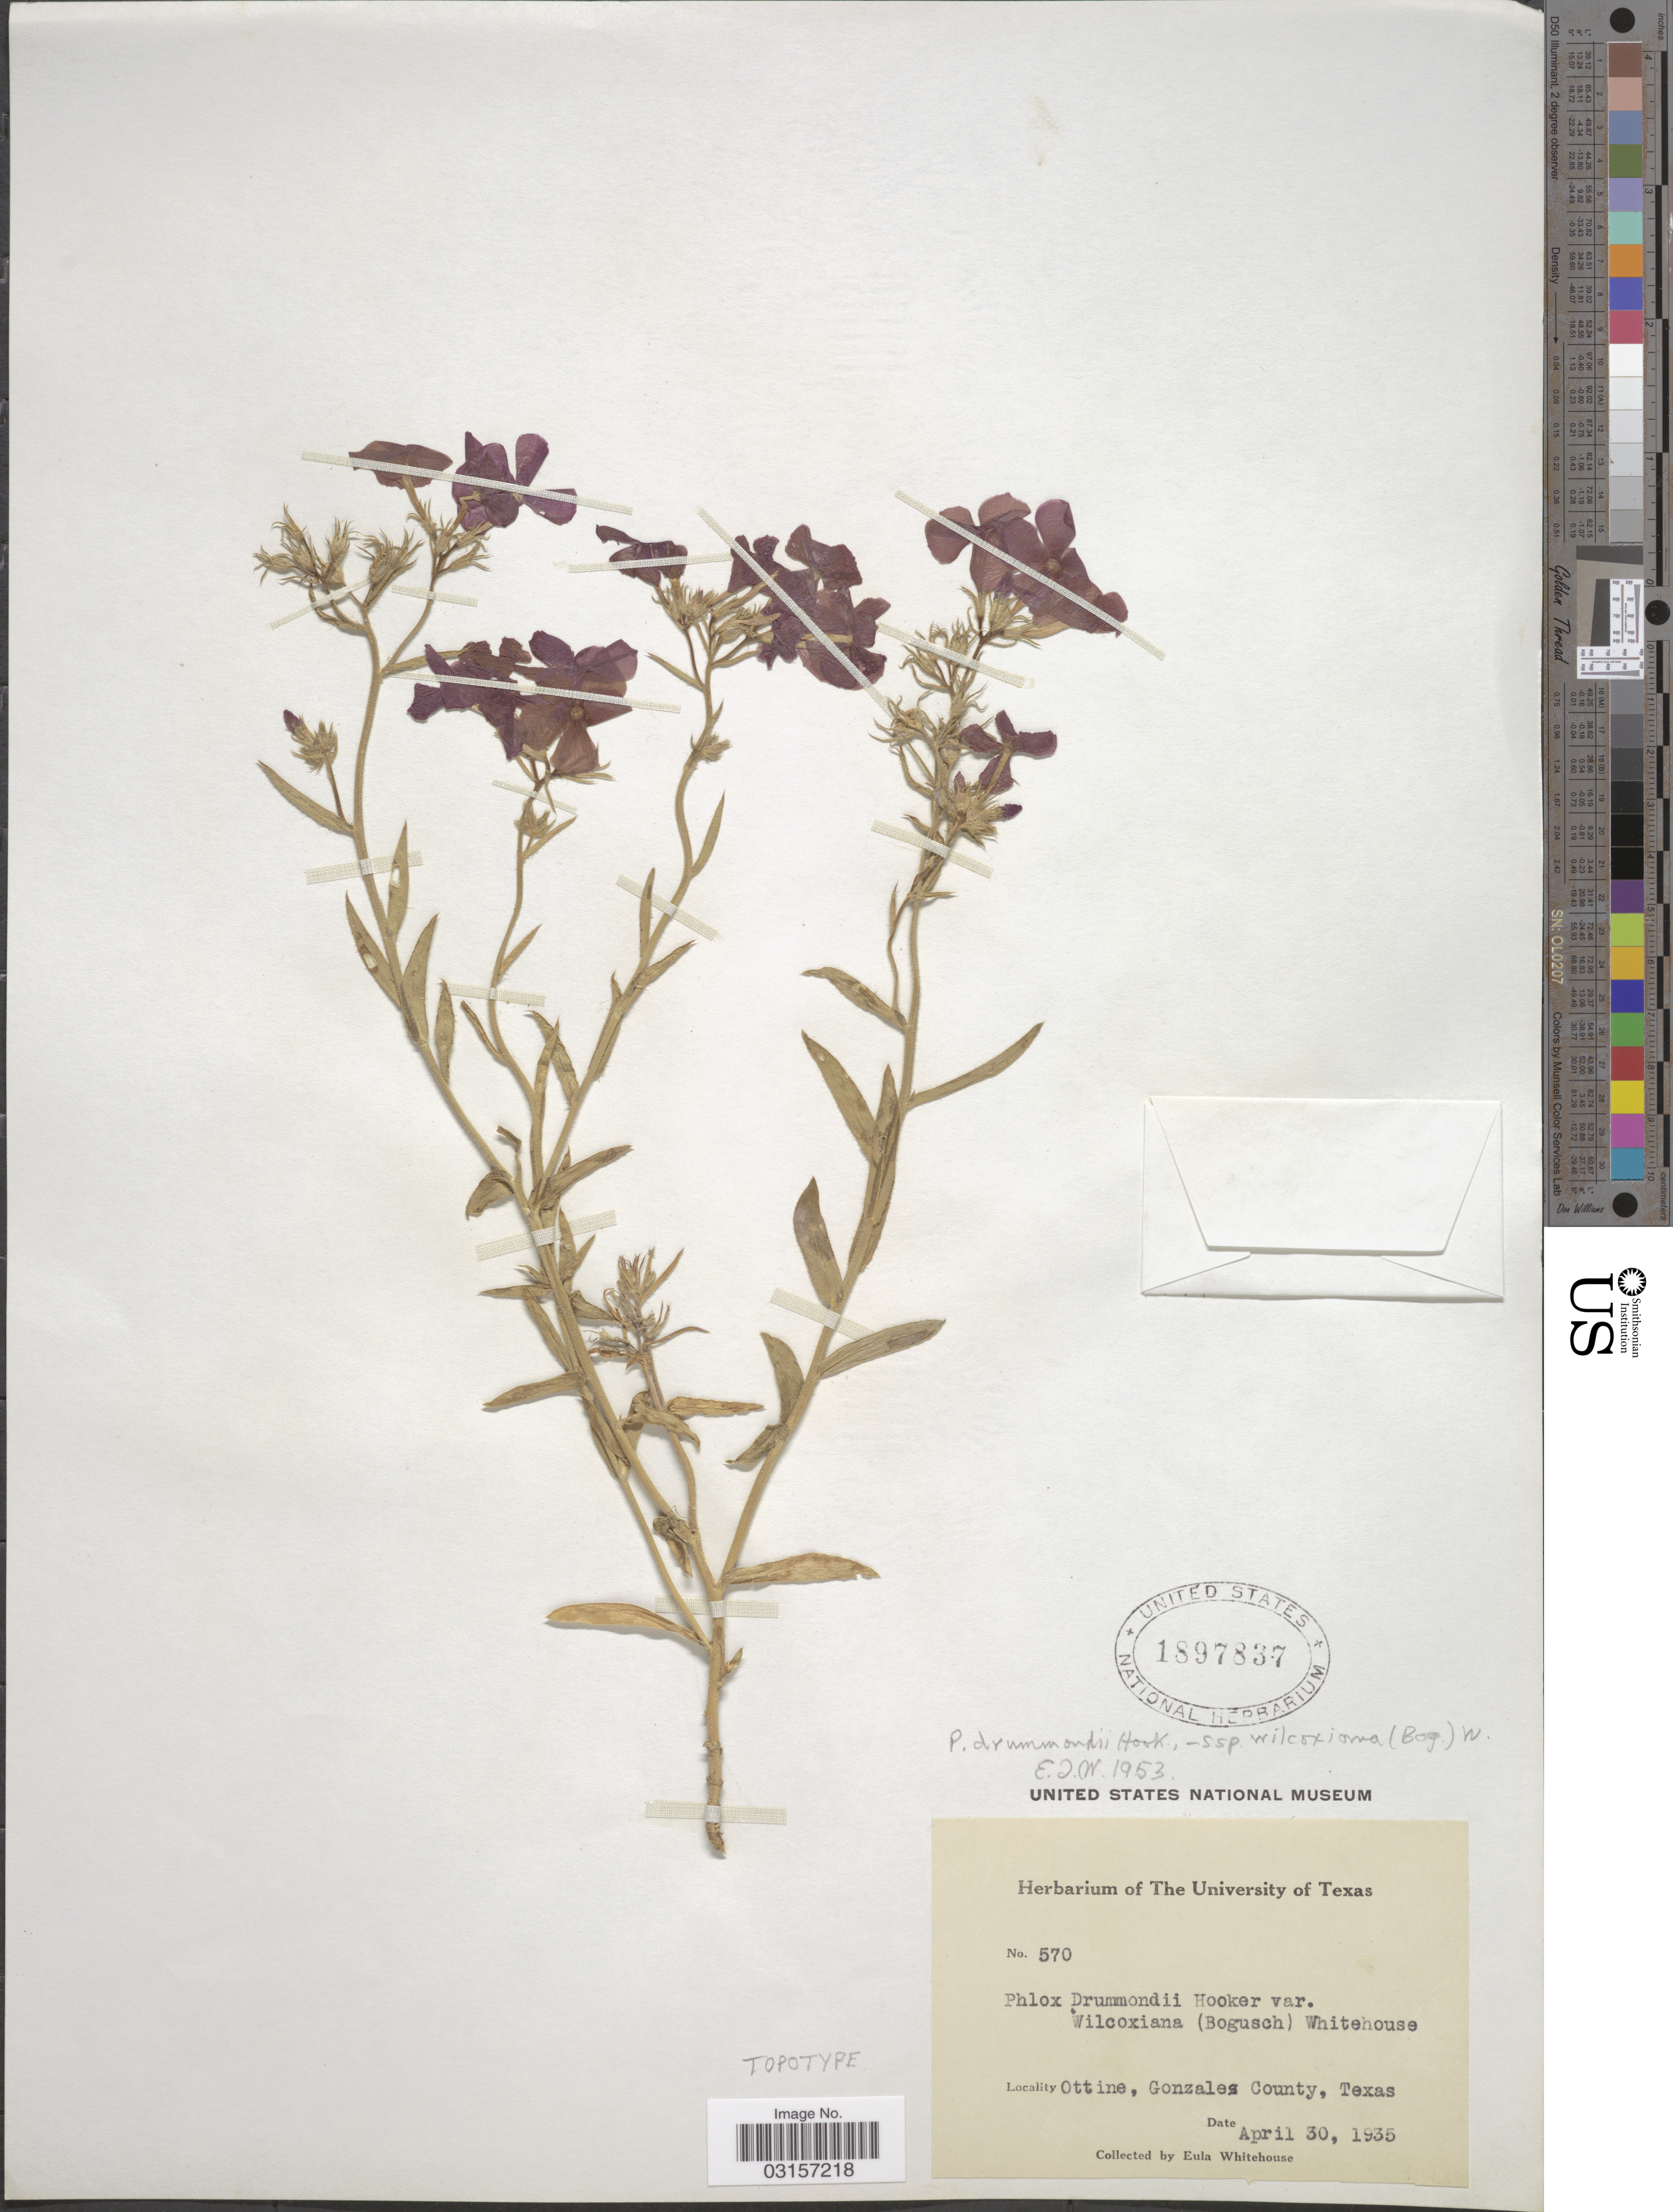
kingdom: Plantae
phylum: Tracheophyta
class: Magnoliopsida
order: Ericales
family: Polemoniaceae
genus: Phlox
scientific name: Phlox drummondii subsp. wilcoxiana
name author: Wherry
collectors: E. Whitehouse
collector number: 570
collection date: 1935-04-30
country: United States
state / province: Texas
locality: Ottine, Gonzales County, Texas.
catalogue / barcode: US 1897837